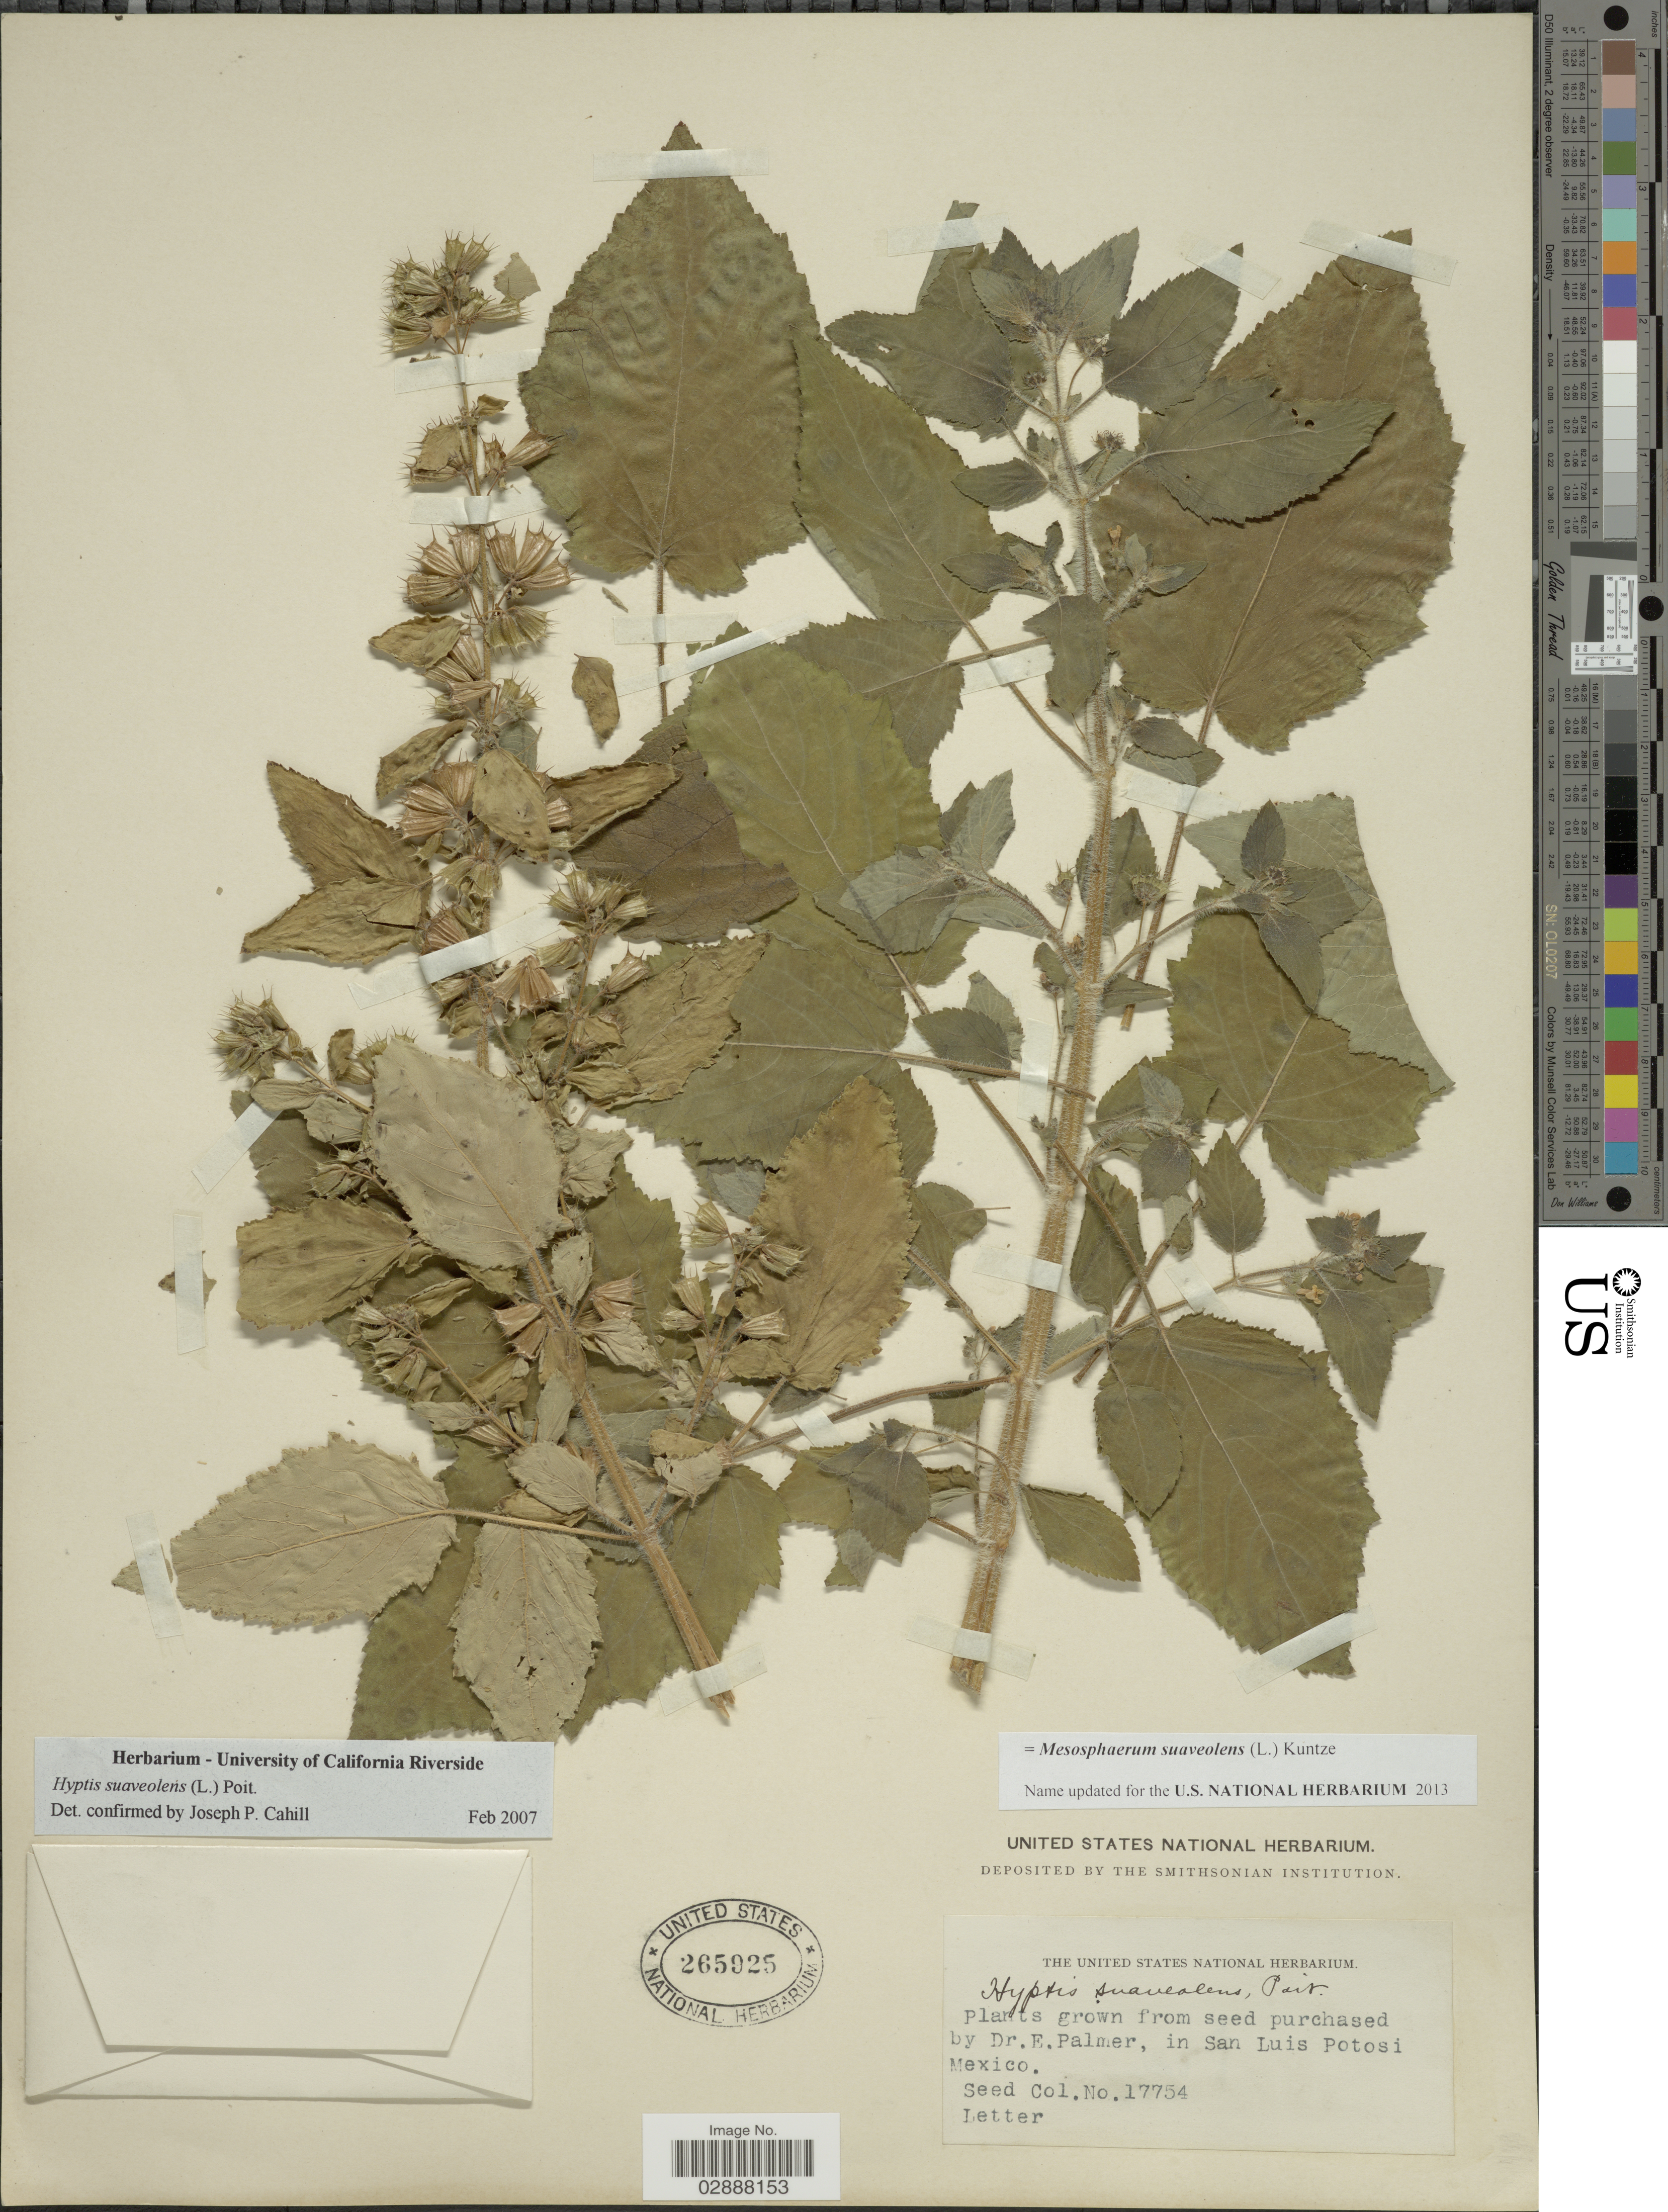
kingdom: Plantae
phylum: Tracheophyta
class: Magnoliopsida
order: Lamiales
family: Lamiaceae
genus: Mesosphaerum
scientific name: Mesosphaerum suaveolens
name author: (L.) Kuntze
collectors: E. Palmer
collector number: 17754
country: Mexico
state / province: San Luis Potosí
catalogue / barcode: US 265925